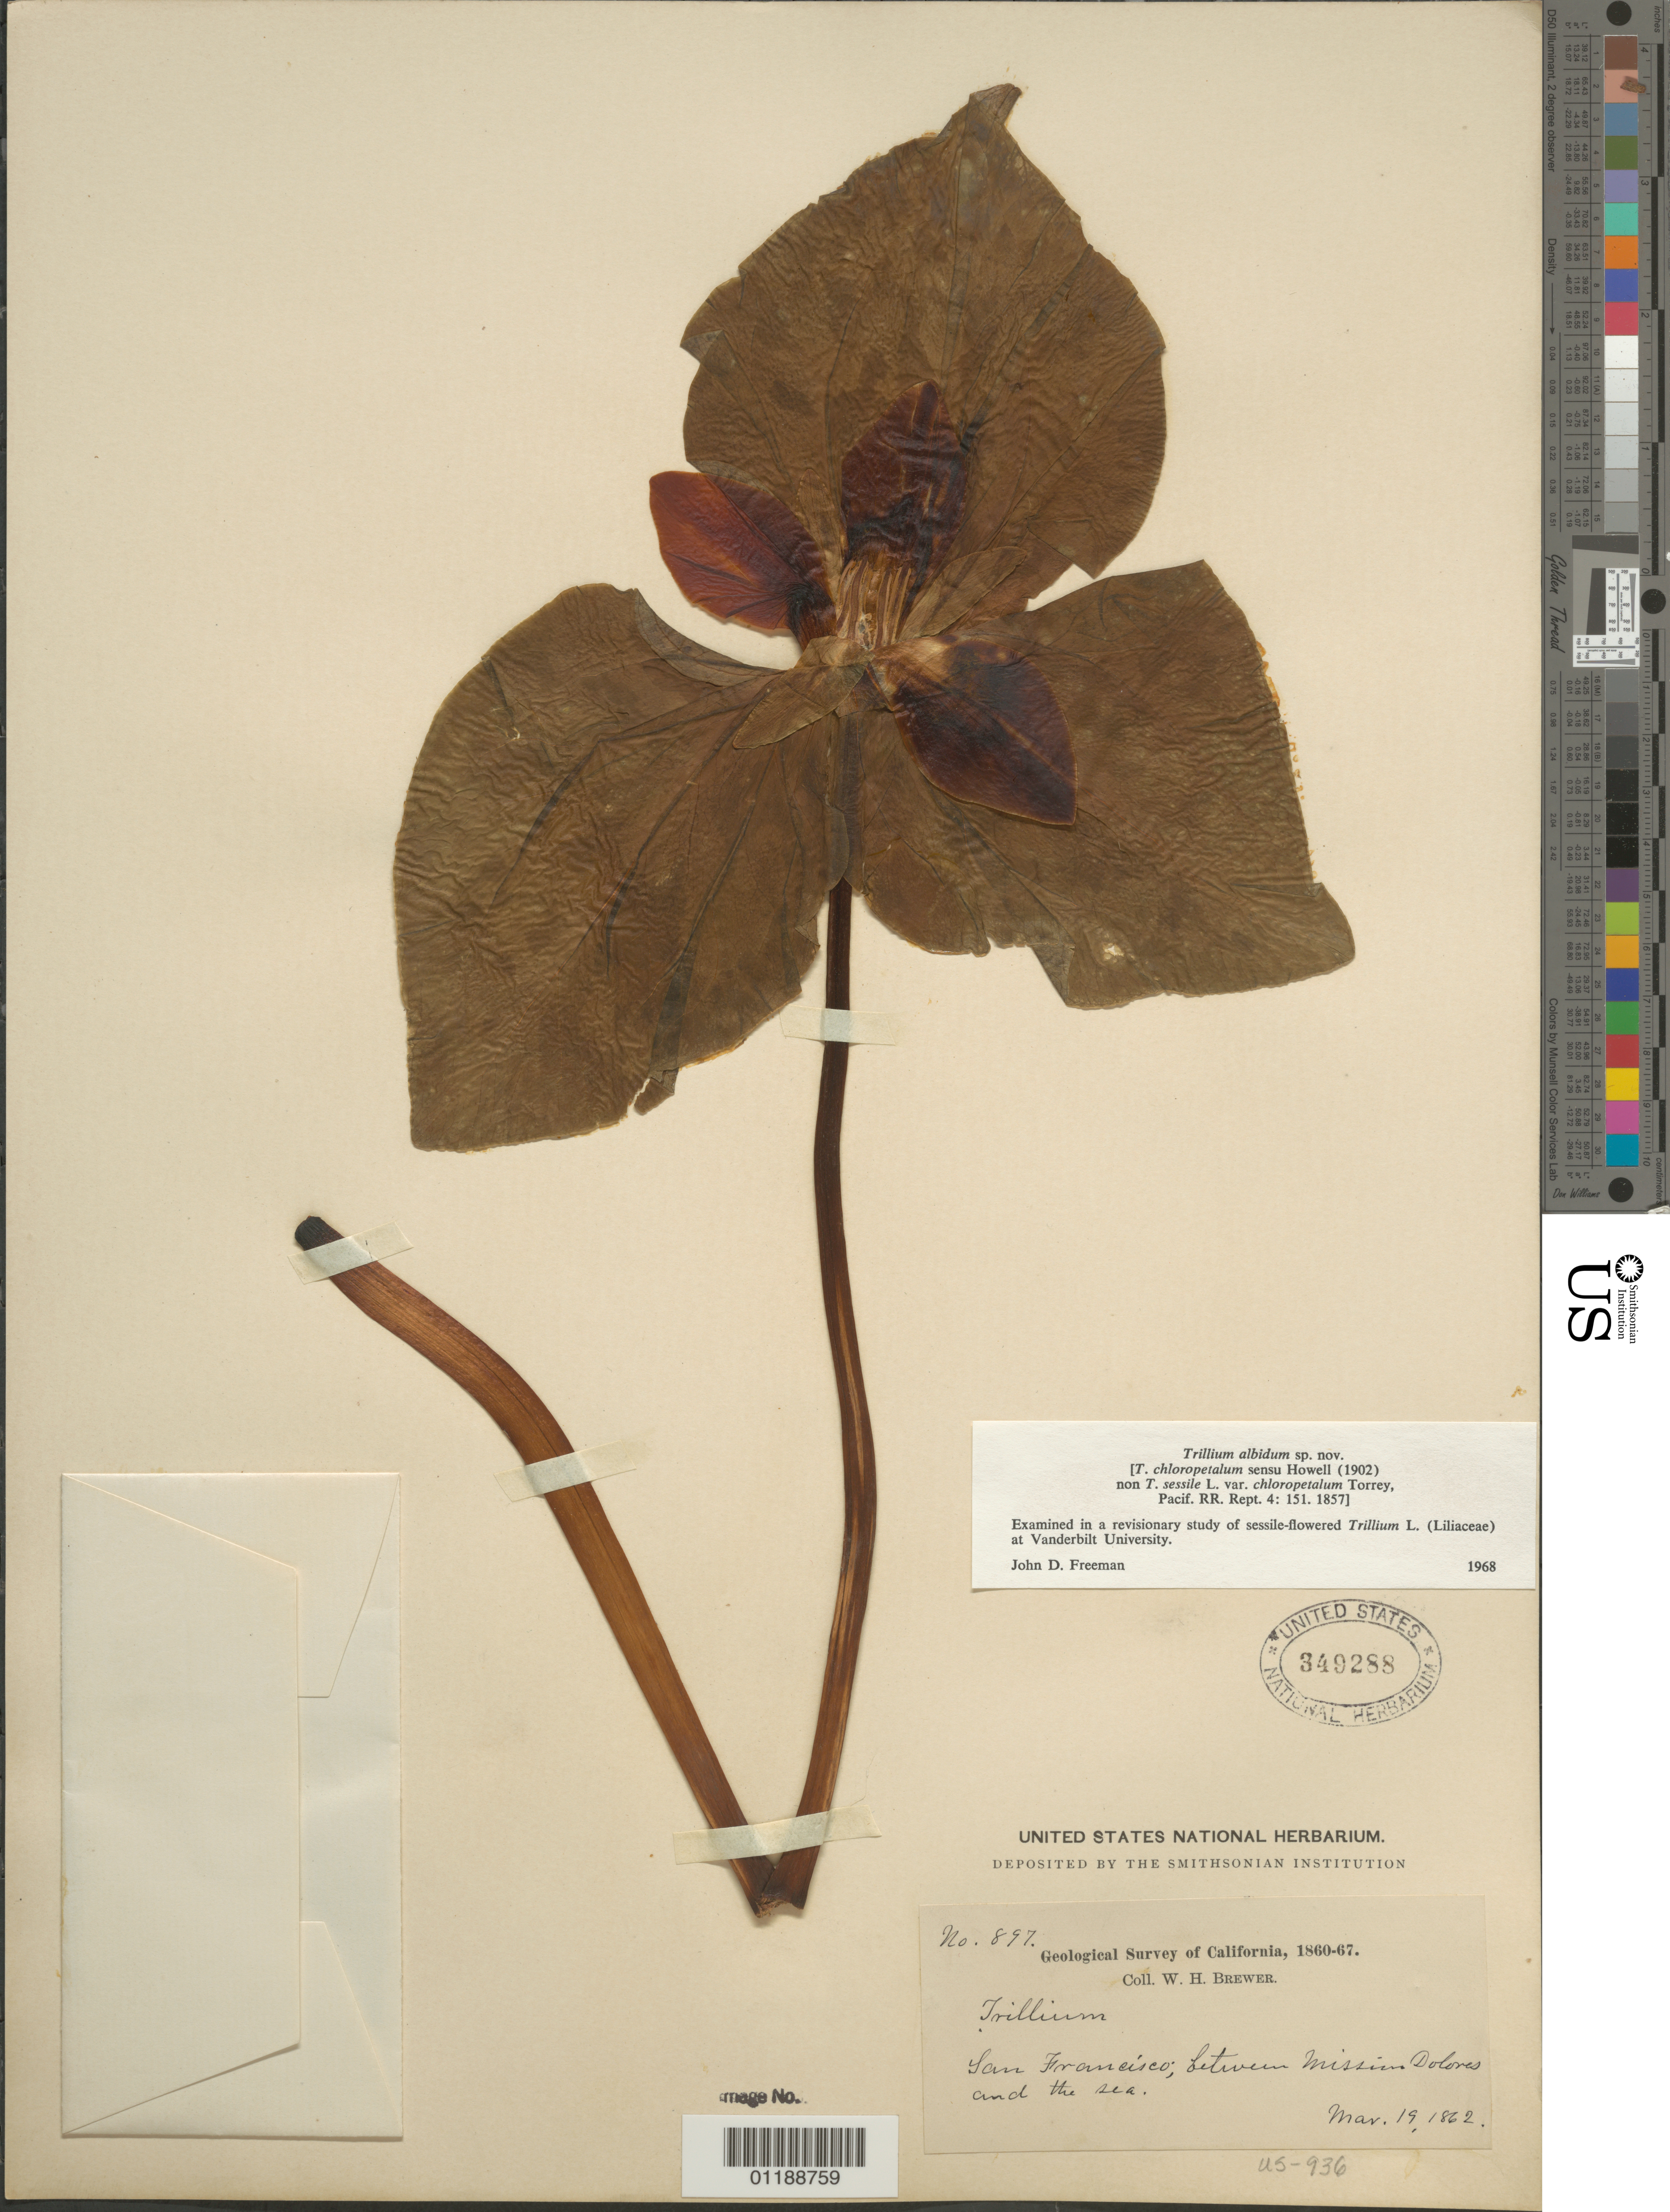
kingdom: Plantae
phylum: Tracheophyta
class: Liliopsida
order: Liliales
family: Melanthiaceae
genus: Trillium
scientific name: Trillium albidum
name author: J. D. Freeman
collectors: W. H. Brewer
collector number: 897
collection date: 1862-03-28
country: United States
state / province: California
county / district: Marin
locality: Summit of Mount Tamalpais.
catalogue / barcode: US 349288